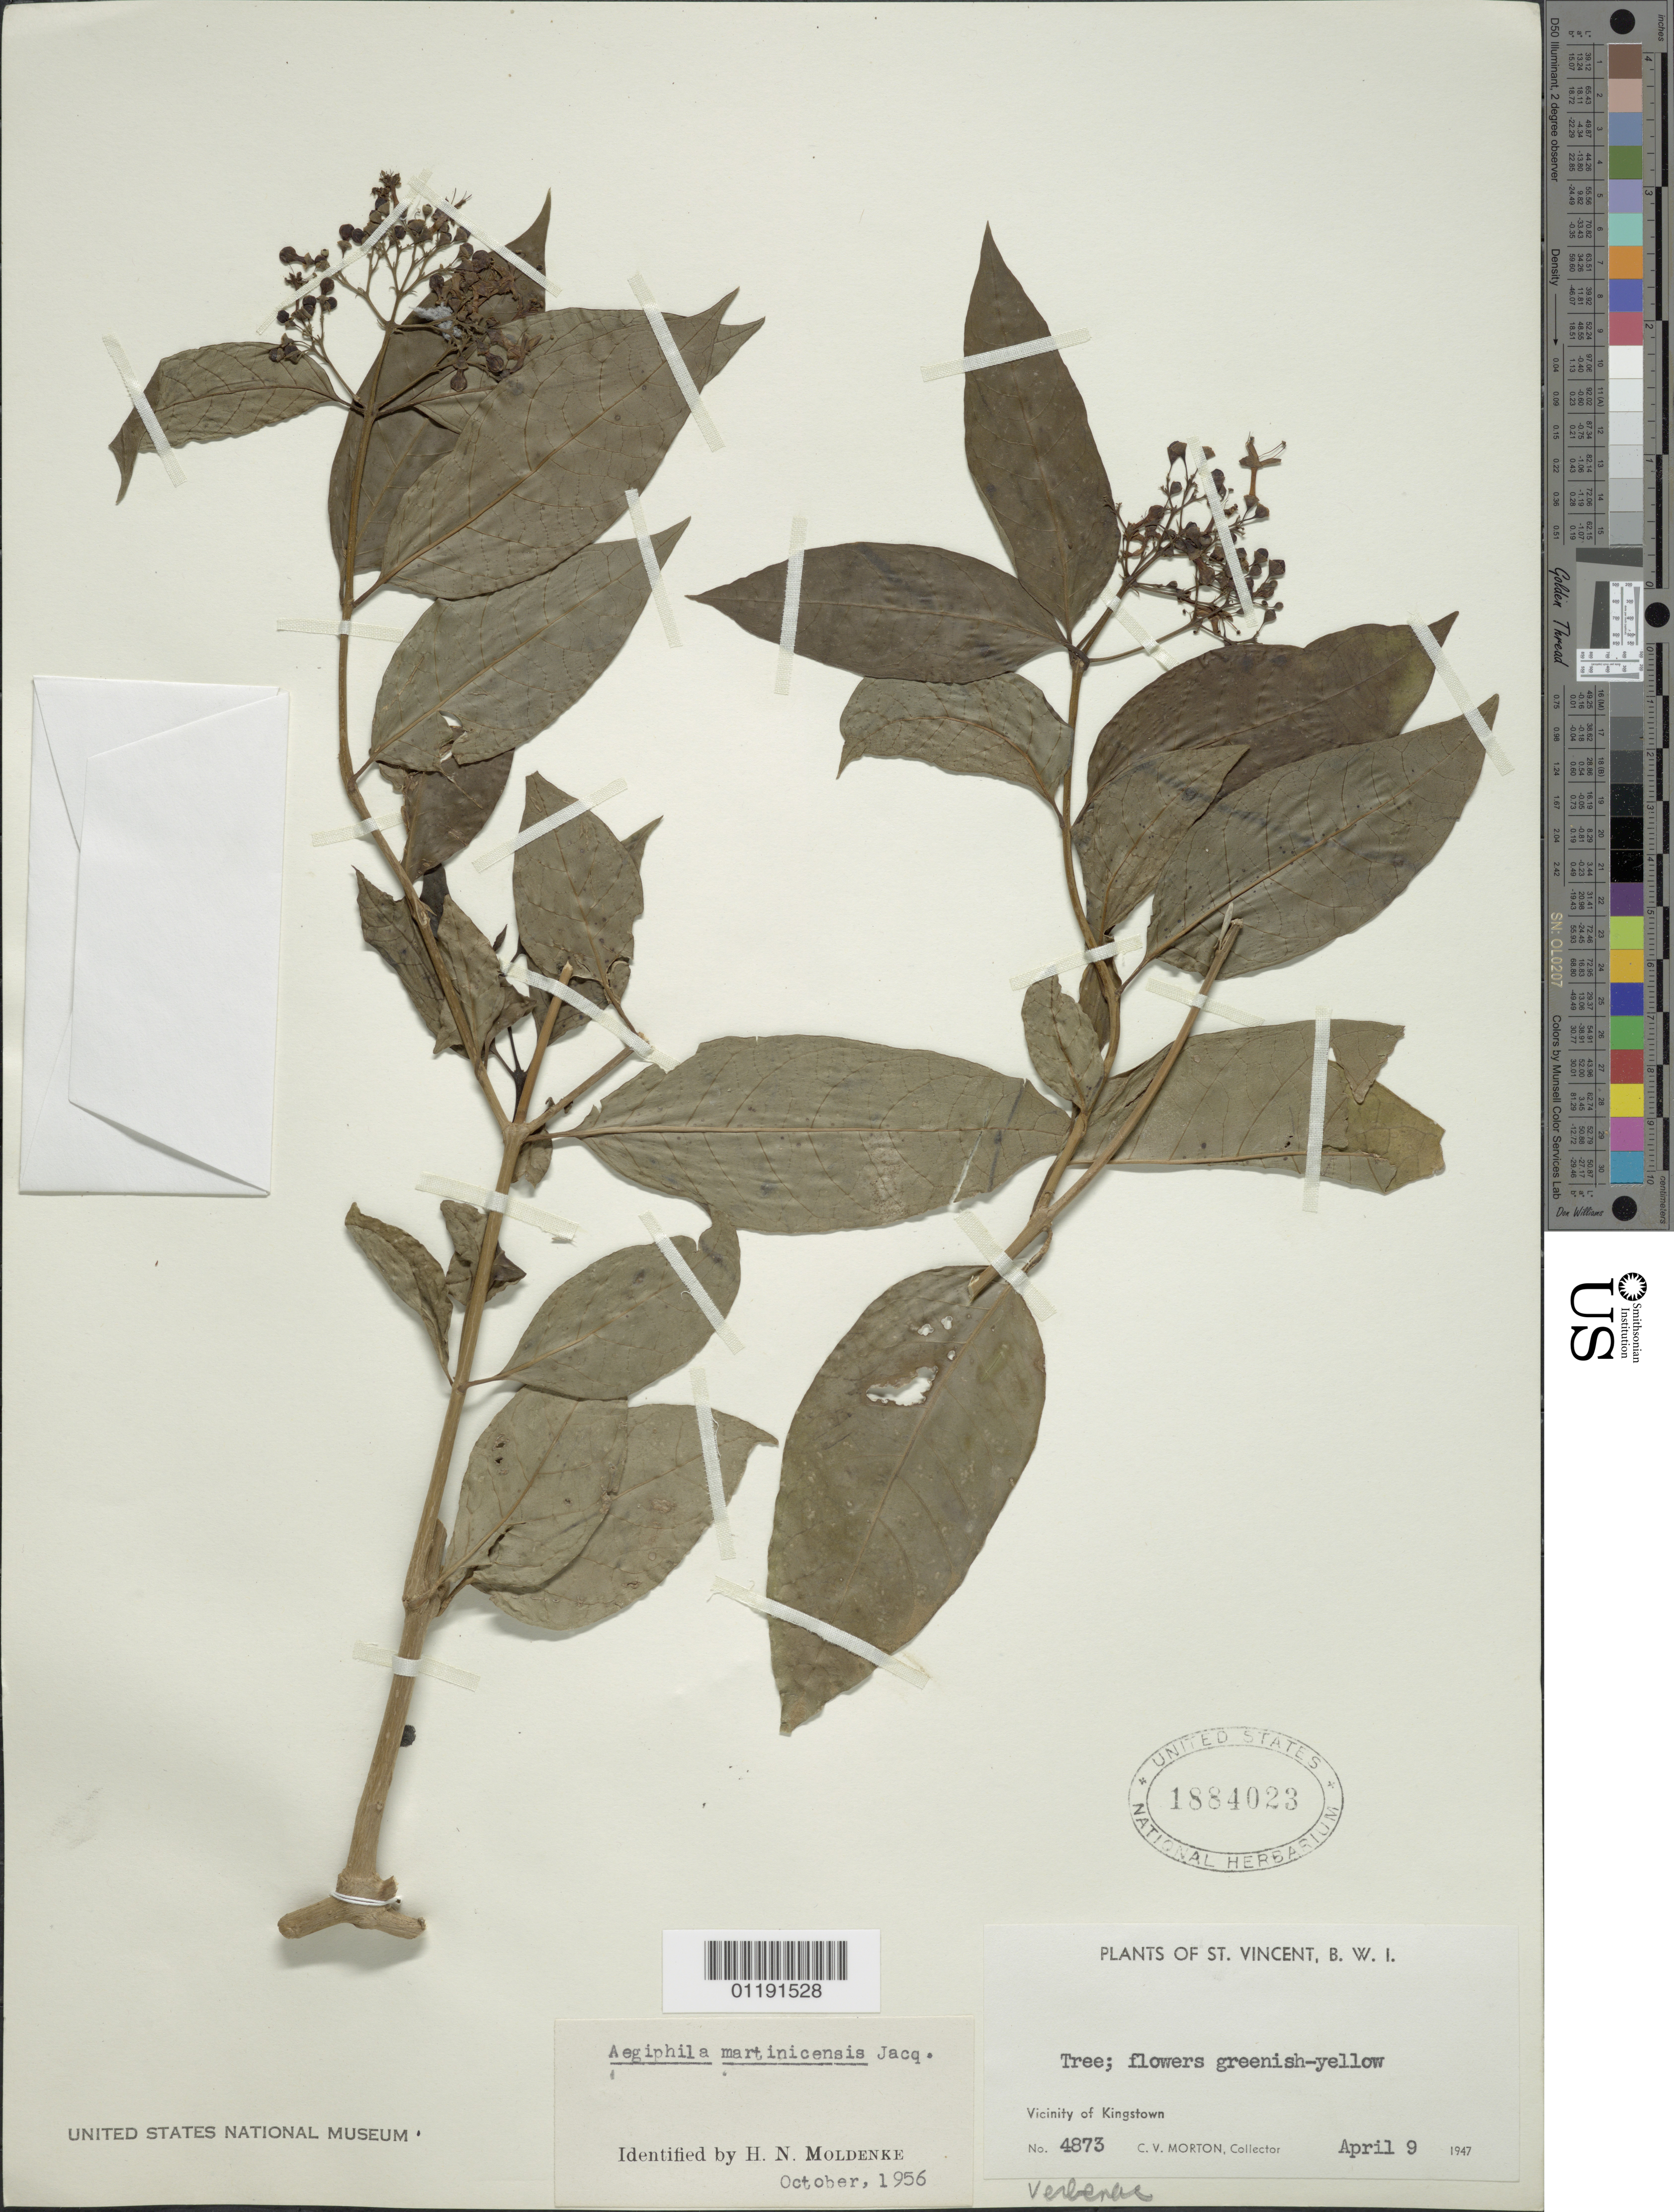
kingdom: Plantae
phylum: Tracheophyta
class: Magnoliopsida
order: Lamiales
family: Lamiaceae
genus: Aegiphila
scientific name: Aegiphila martinicensis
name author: Jacq.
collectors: C. V. Morton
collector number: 4873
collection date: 1947-04-09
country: St. Vincent - Grenadines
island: Saint Vincent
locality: Vicinity of Kingstown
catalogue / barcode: US 1884023